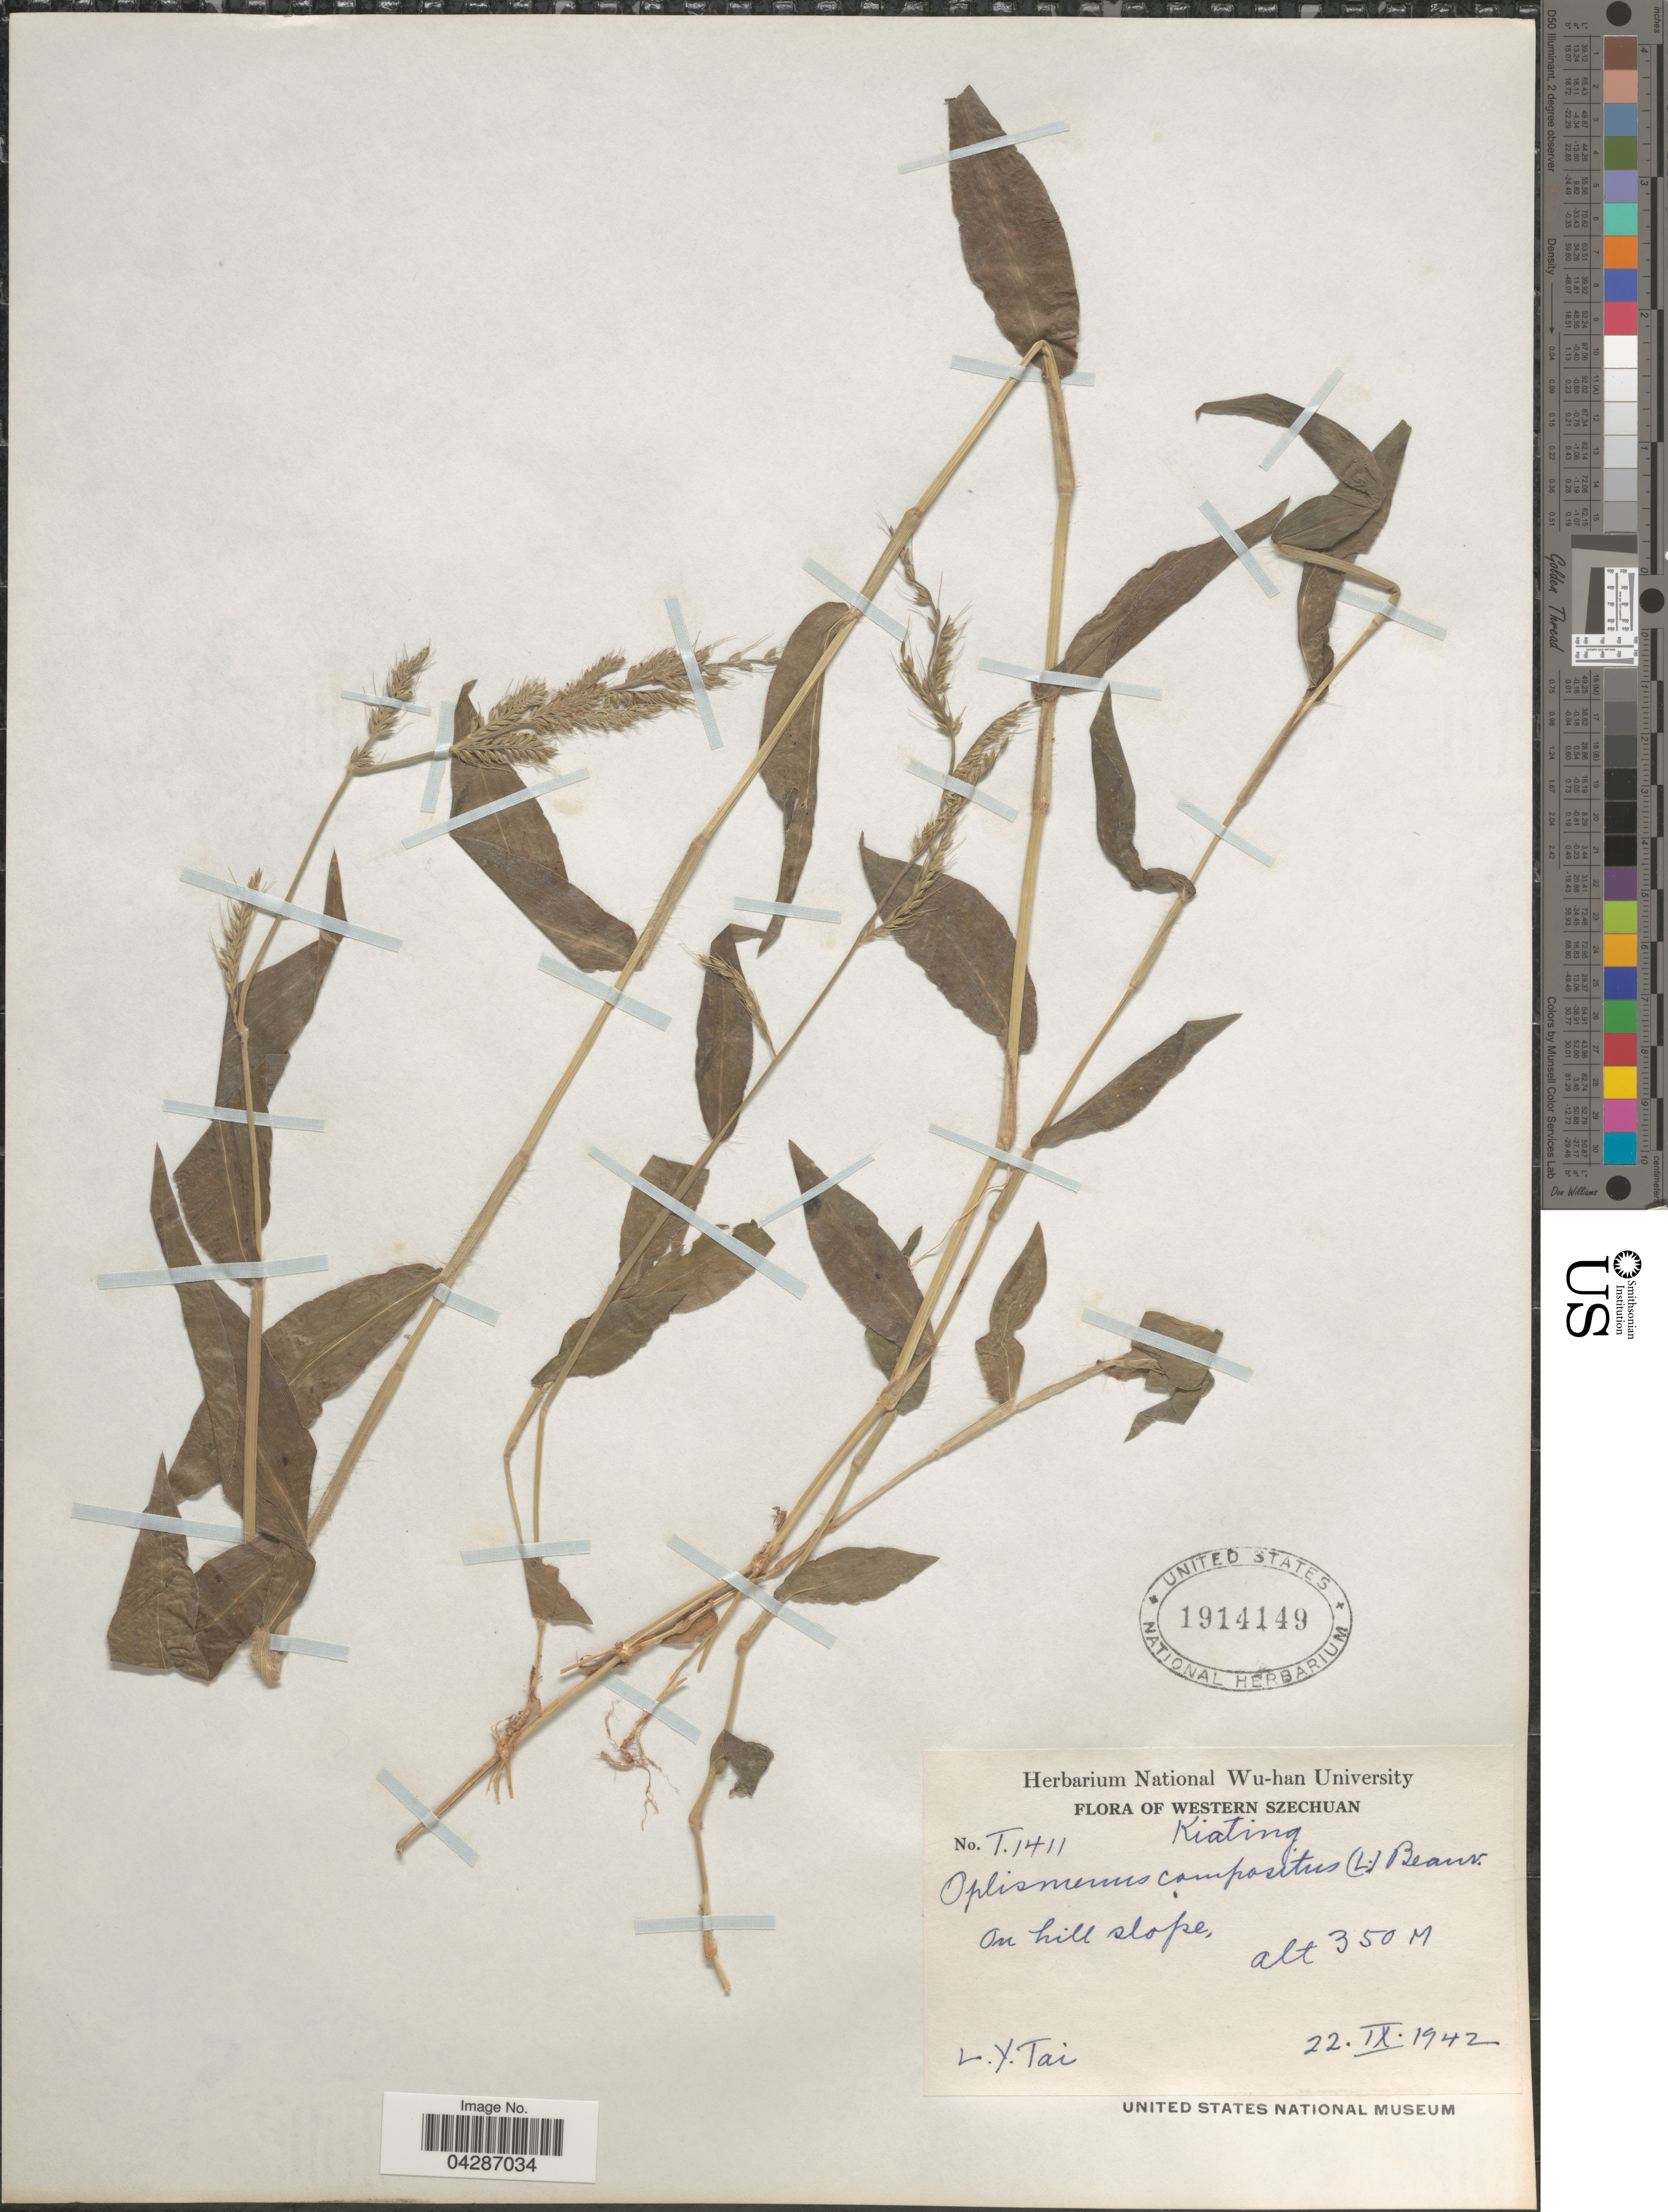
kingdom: Plantae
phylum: Tracheophyta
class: Liliopsida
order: Poales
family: Poaceae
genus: Oplismenus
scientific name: Oplismenus compositus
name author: (L.) P. Beauv.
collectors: L. Tai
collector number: T.1411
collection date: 1942-09-22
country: China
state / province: Sichuan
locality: Western Szechuan. Kiating. On hill slope.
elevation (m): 350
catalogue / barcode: US 1914149